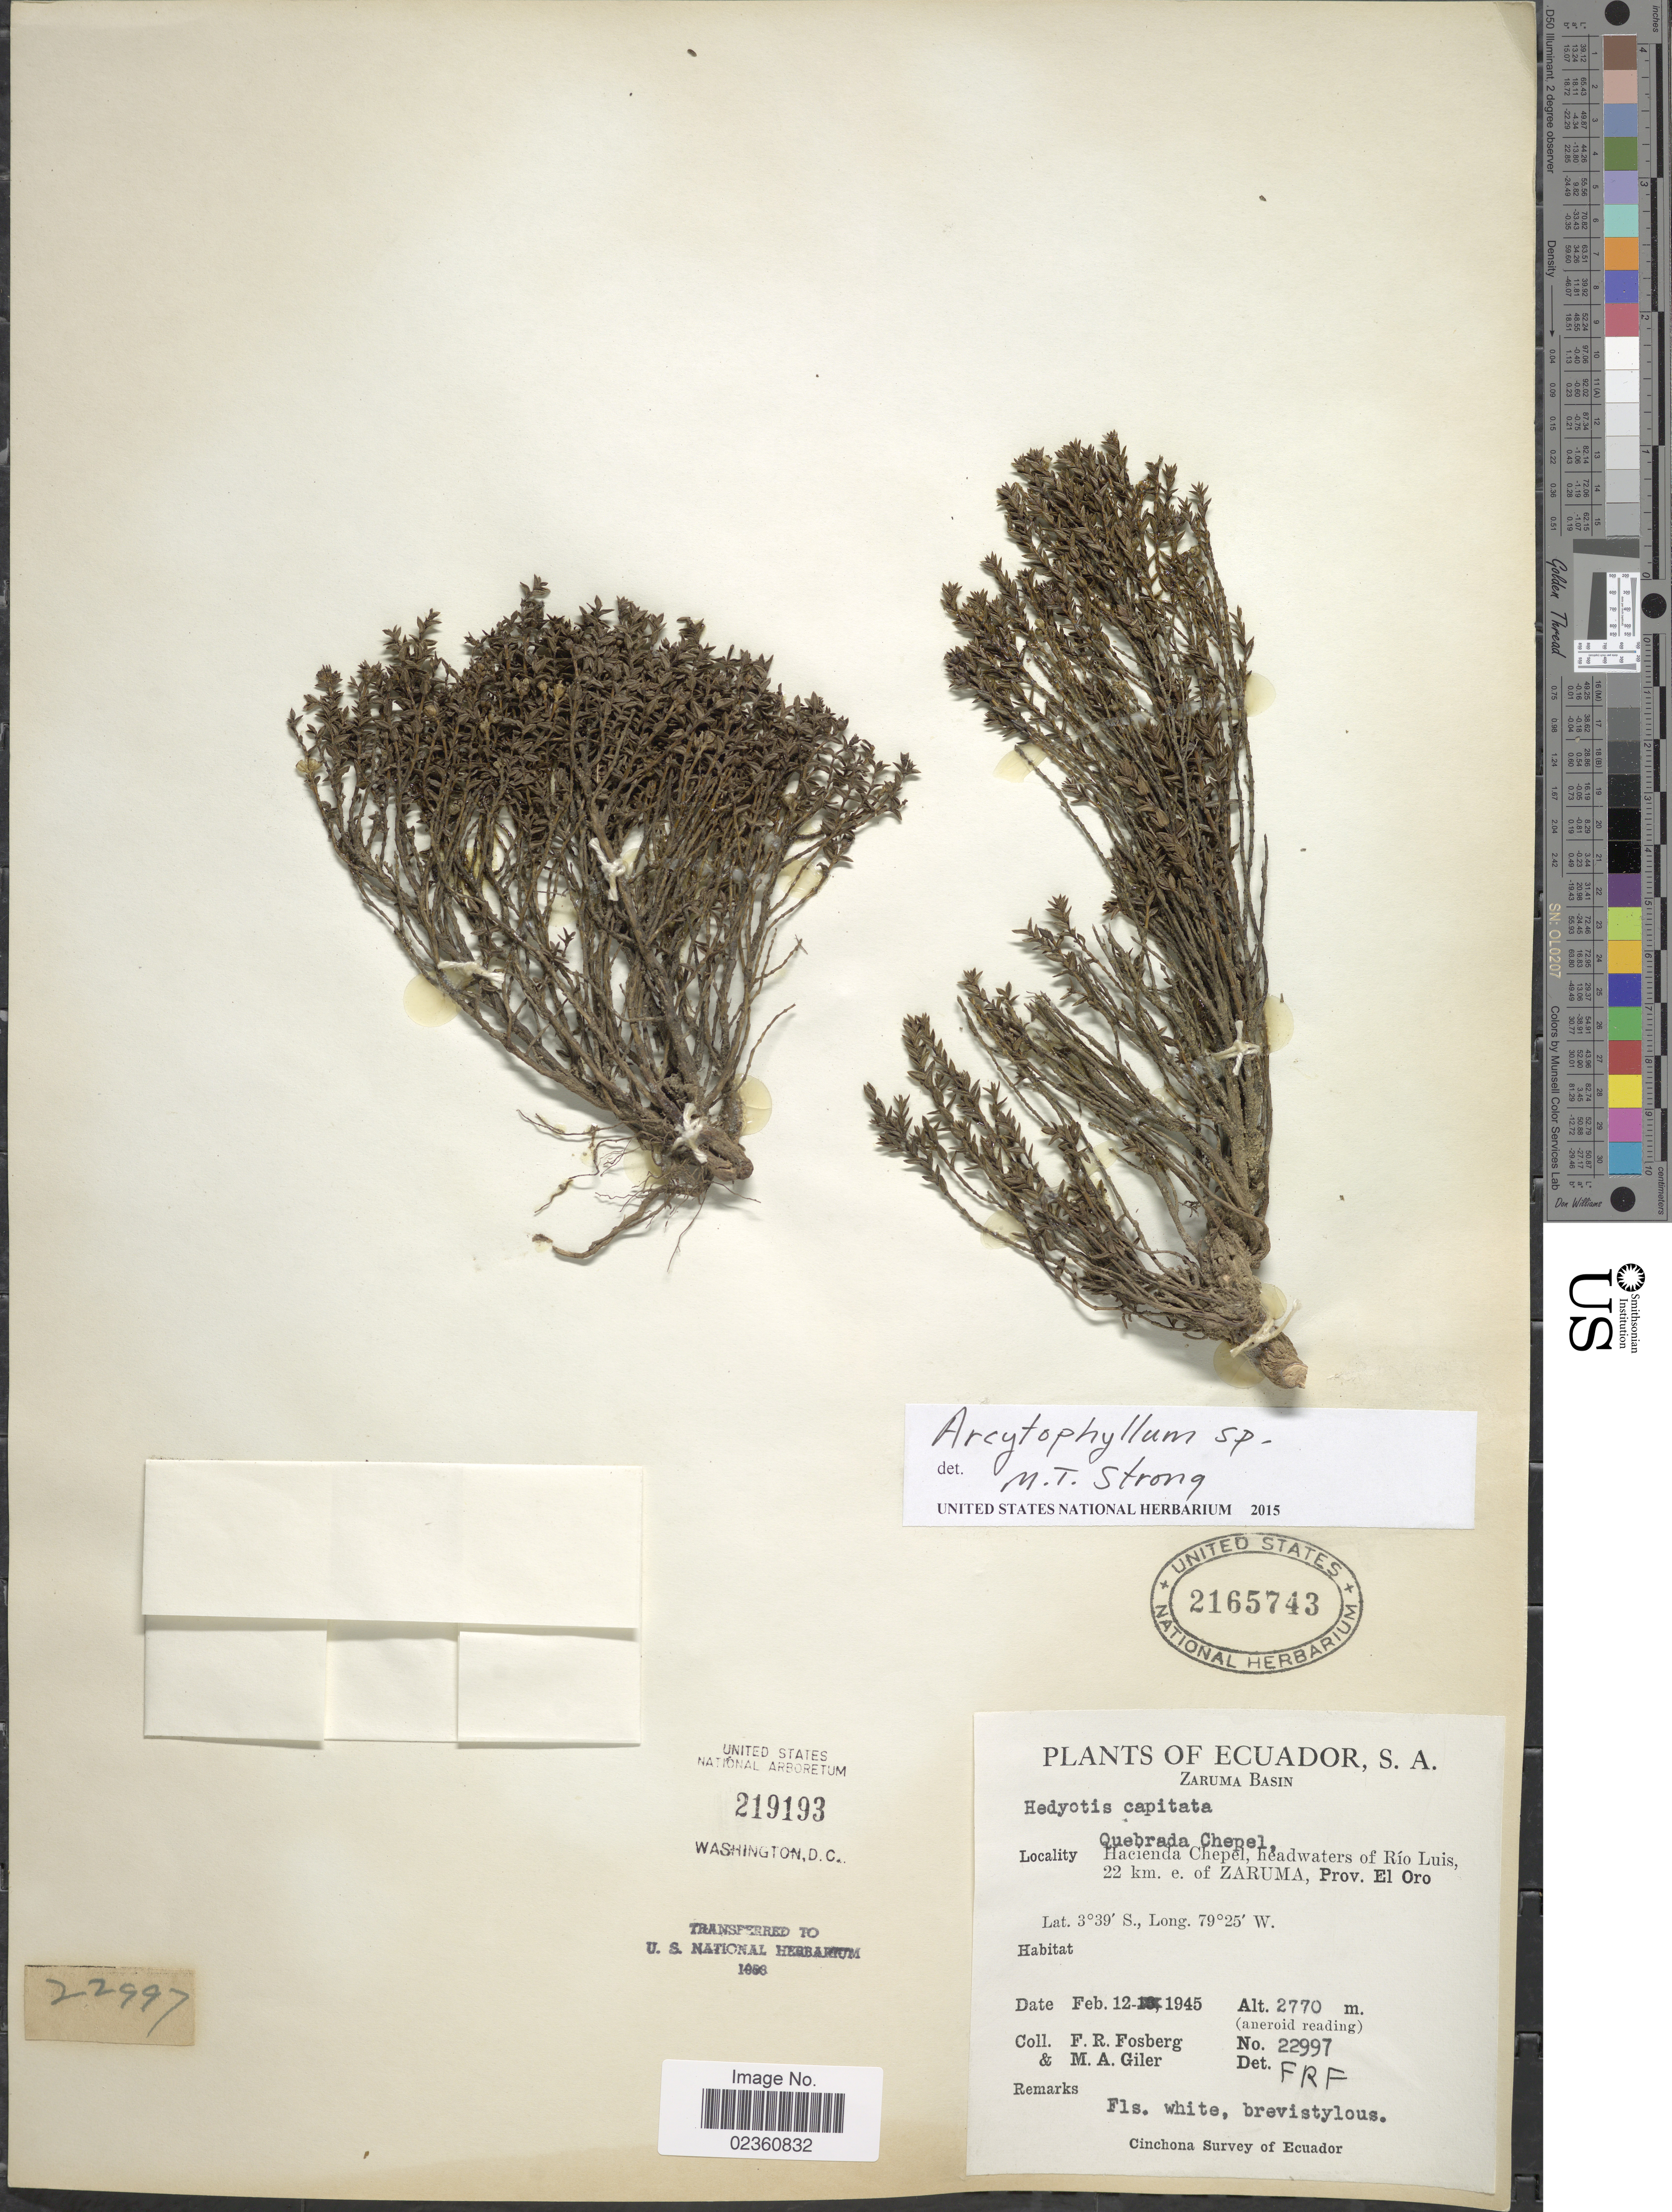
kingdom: Plantae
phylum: Tracheophyta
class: Magnoliopsida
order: Gentianales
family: Rubiaceae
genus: Arcytophyllum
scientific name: Arcytophyllum sp.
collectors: F. R. Fosberg & M. Giler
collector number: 22997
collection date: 1945-02-12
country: Ecuador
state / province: El Oro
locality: Zaruma Basin, Quebrada Chepel, Hacienda Chepel, headwaters of Río Luis, 22 km e. of Zaruma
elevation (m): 2770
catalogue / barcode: US 2165743